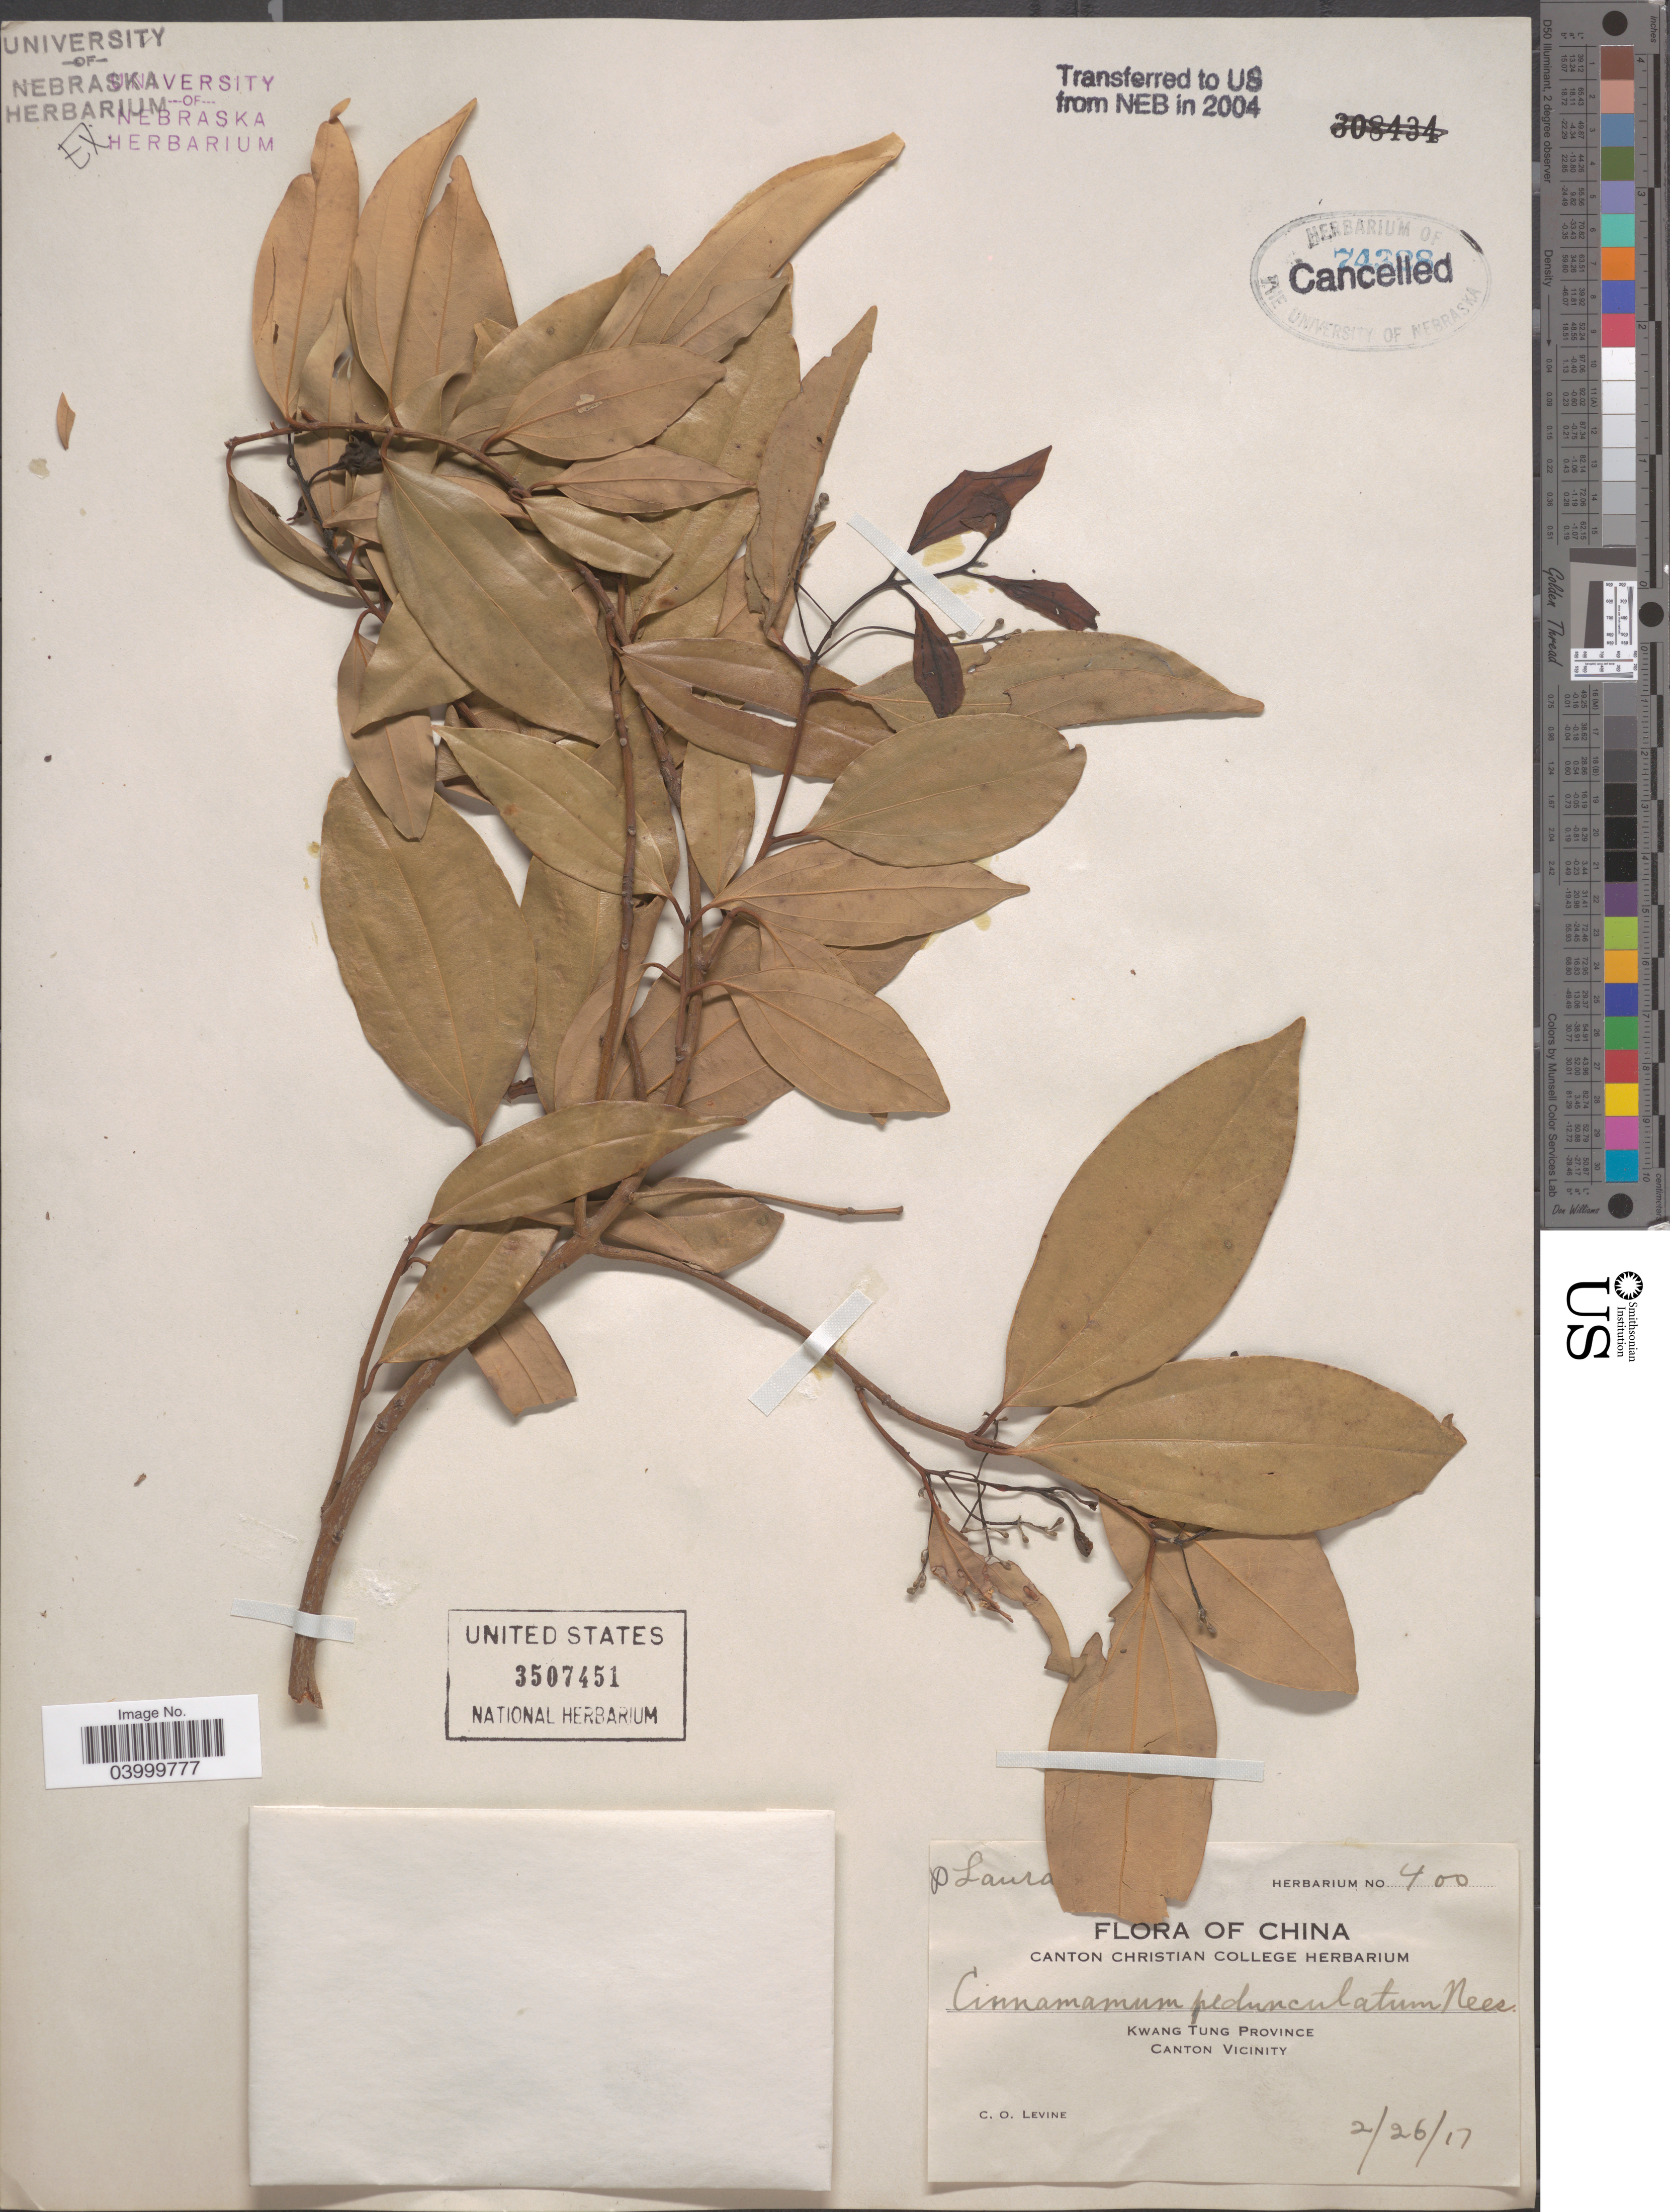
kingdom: Plantae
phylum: Tracheophyta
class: Magnoliopsida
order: Laurales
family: Lauraceae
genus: Cinnamomum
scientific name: Cinnamomum japonicum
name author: Siebold ex Nees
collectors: C. O. Levine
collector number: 400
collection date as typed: Transcribed d/m/y: 26/2/17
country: China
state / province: Guangdong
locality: Kwang Tung Province. Canton Vicinity.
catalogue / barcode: US 3507451